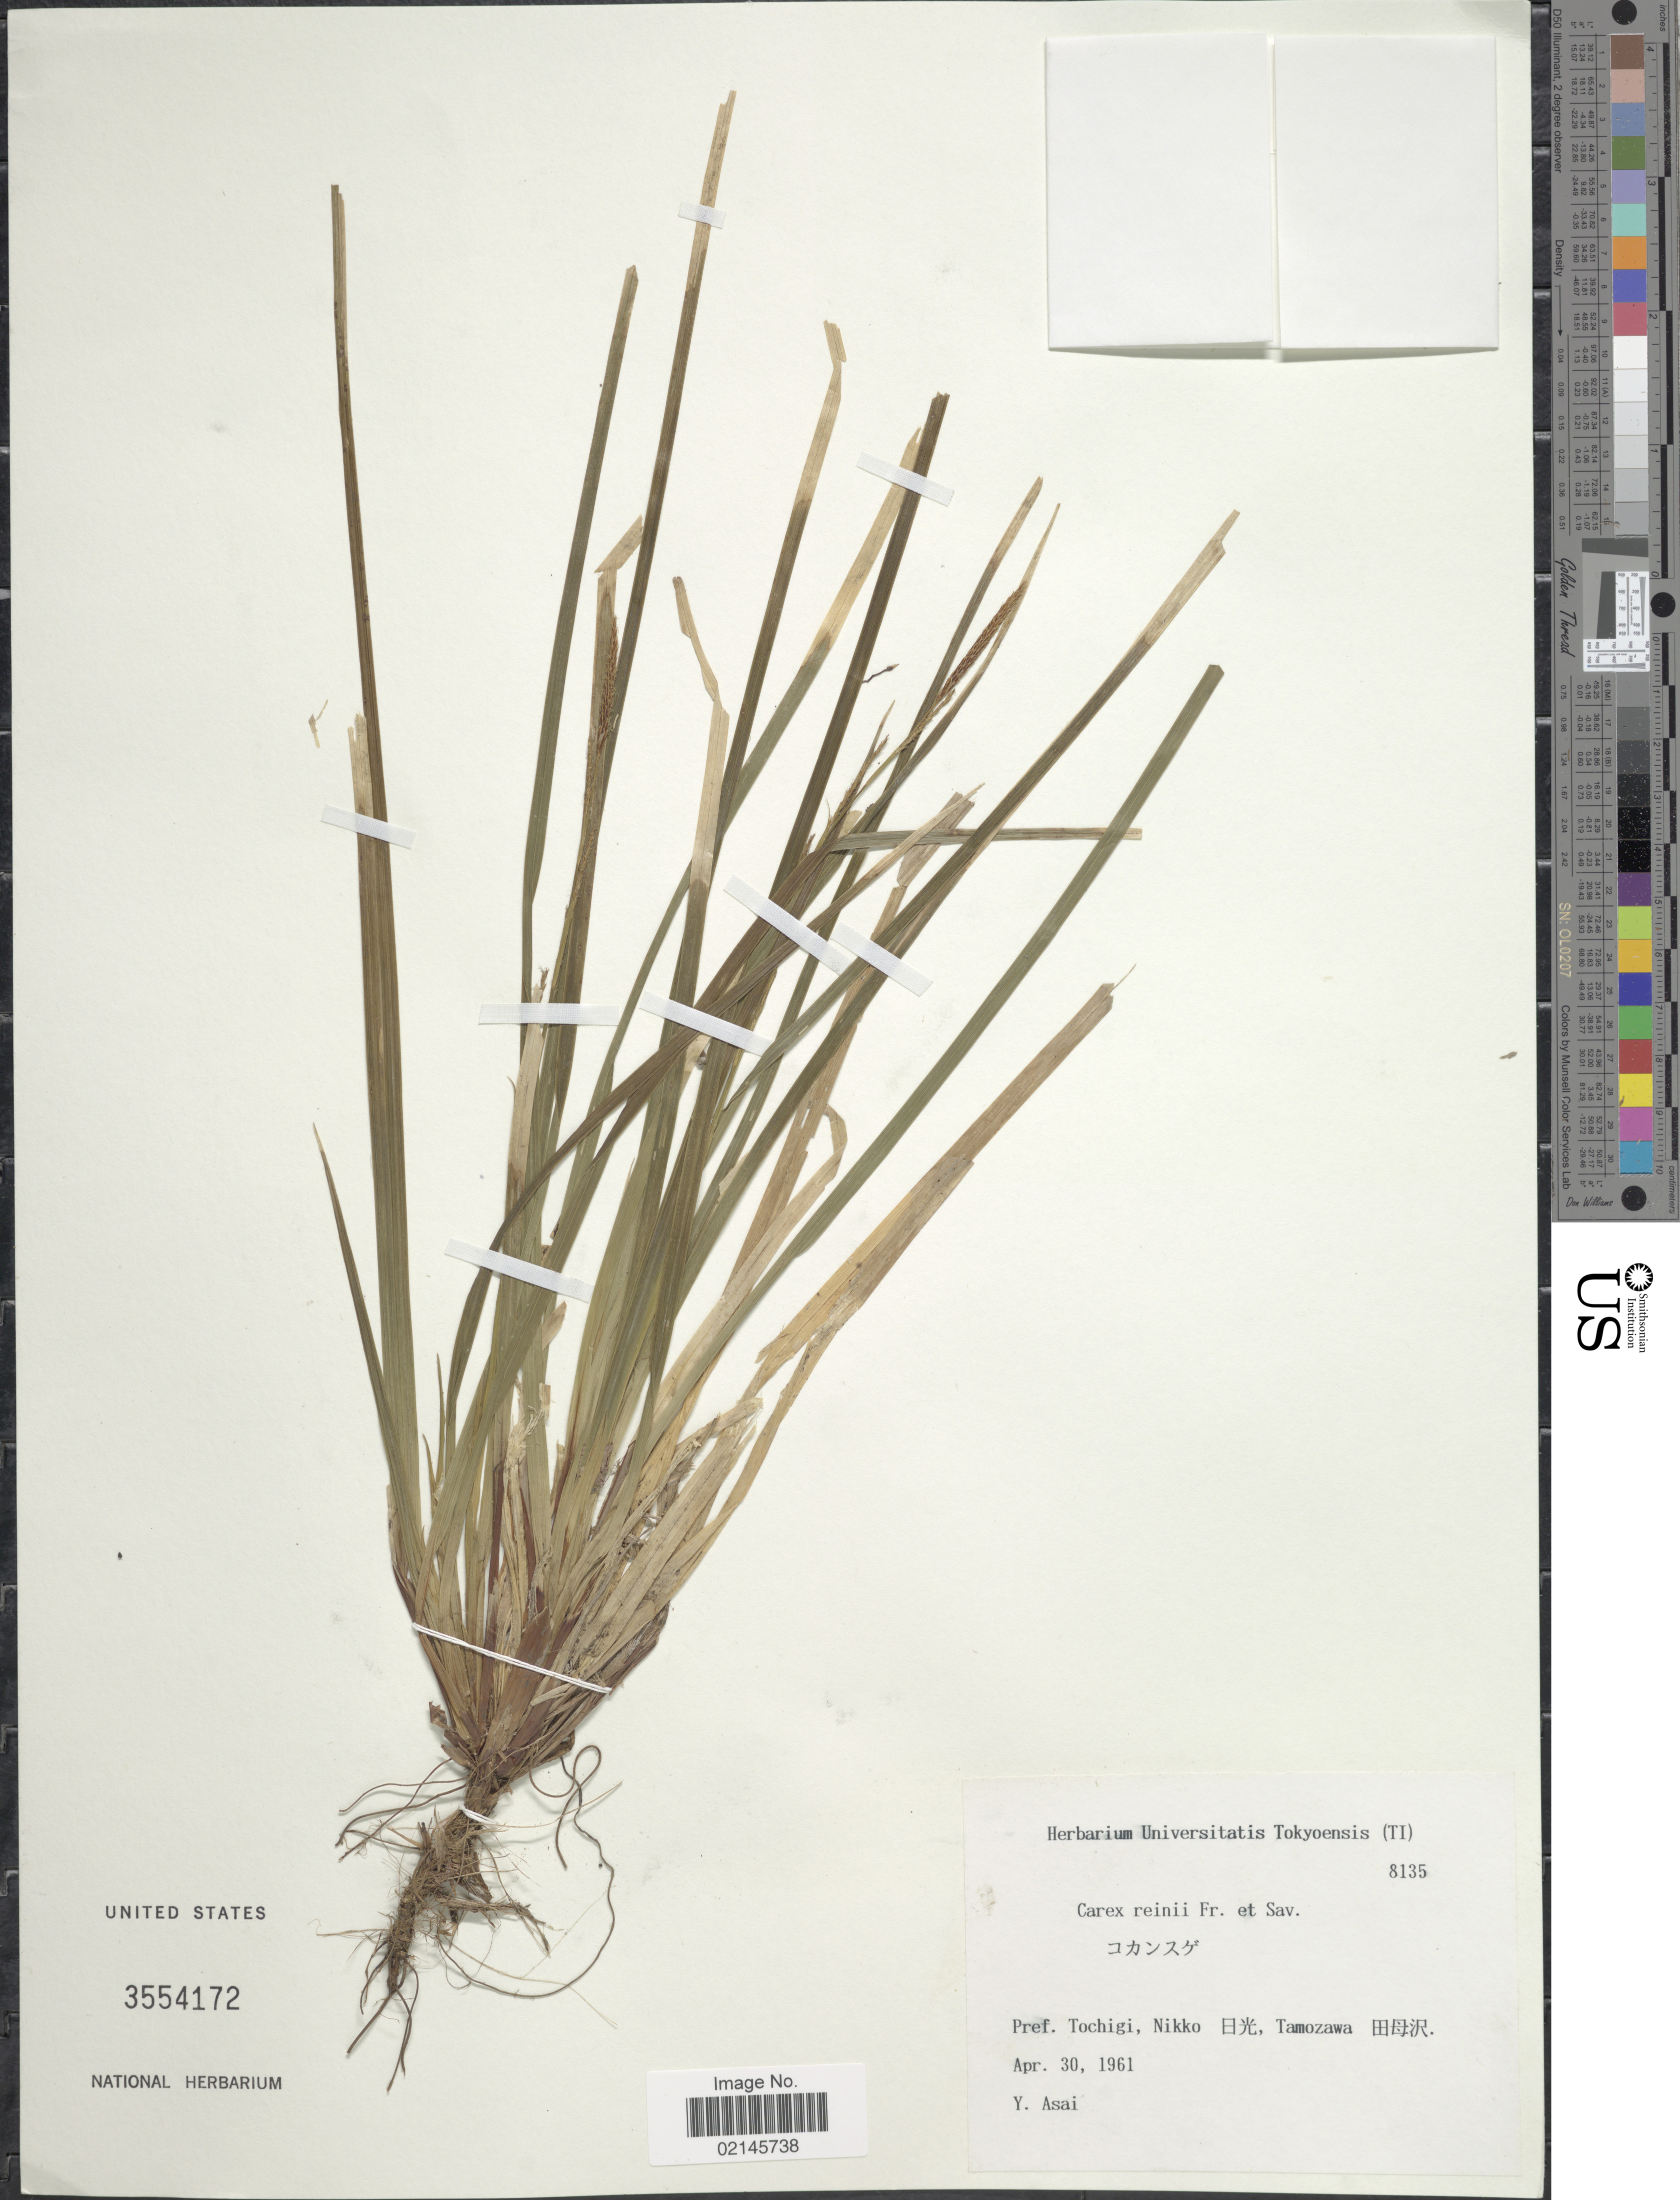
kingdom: Plantae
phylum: Tracheophyta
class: Liliopsida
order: Poales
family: Cyperaceae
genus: Carex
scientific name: Carex reinii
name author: Franch. & Sav.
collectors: Y. Asai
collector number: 8135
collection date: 1961-04-30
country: Japan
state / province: Totigi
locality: Nikko, Tamozawa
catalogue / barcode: US 3554172